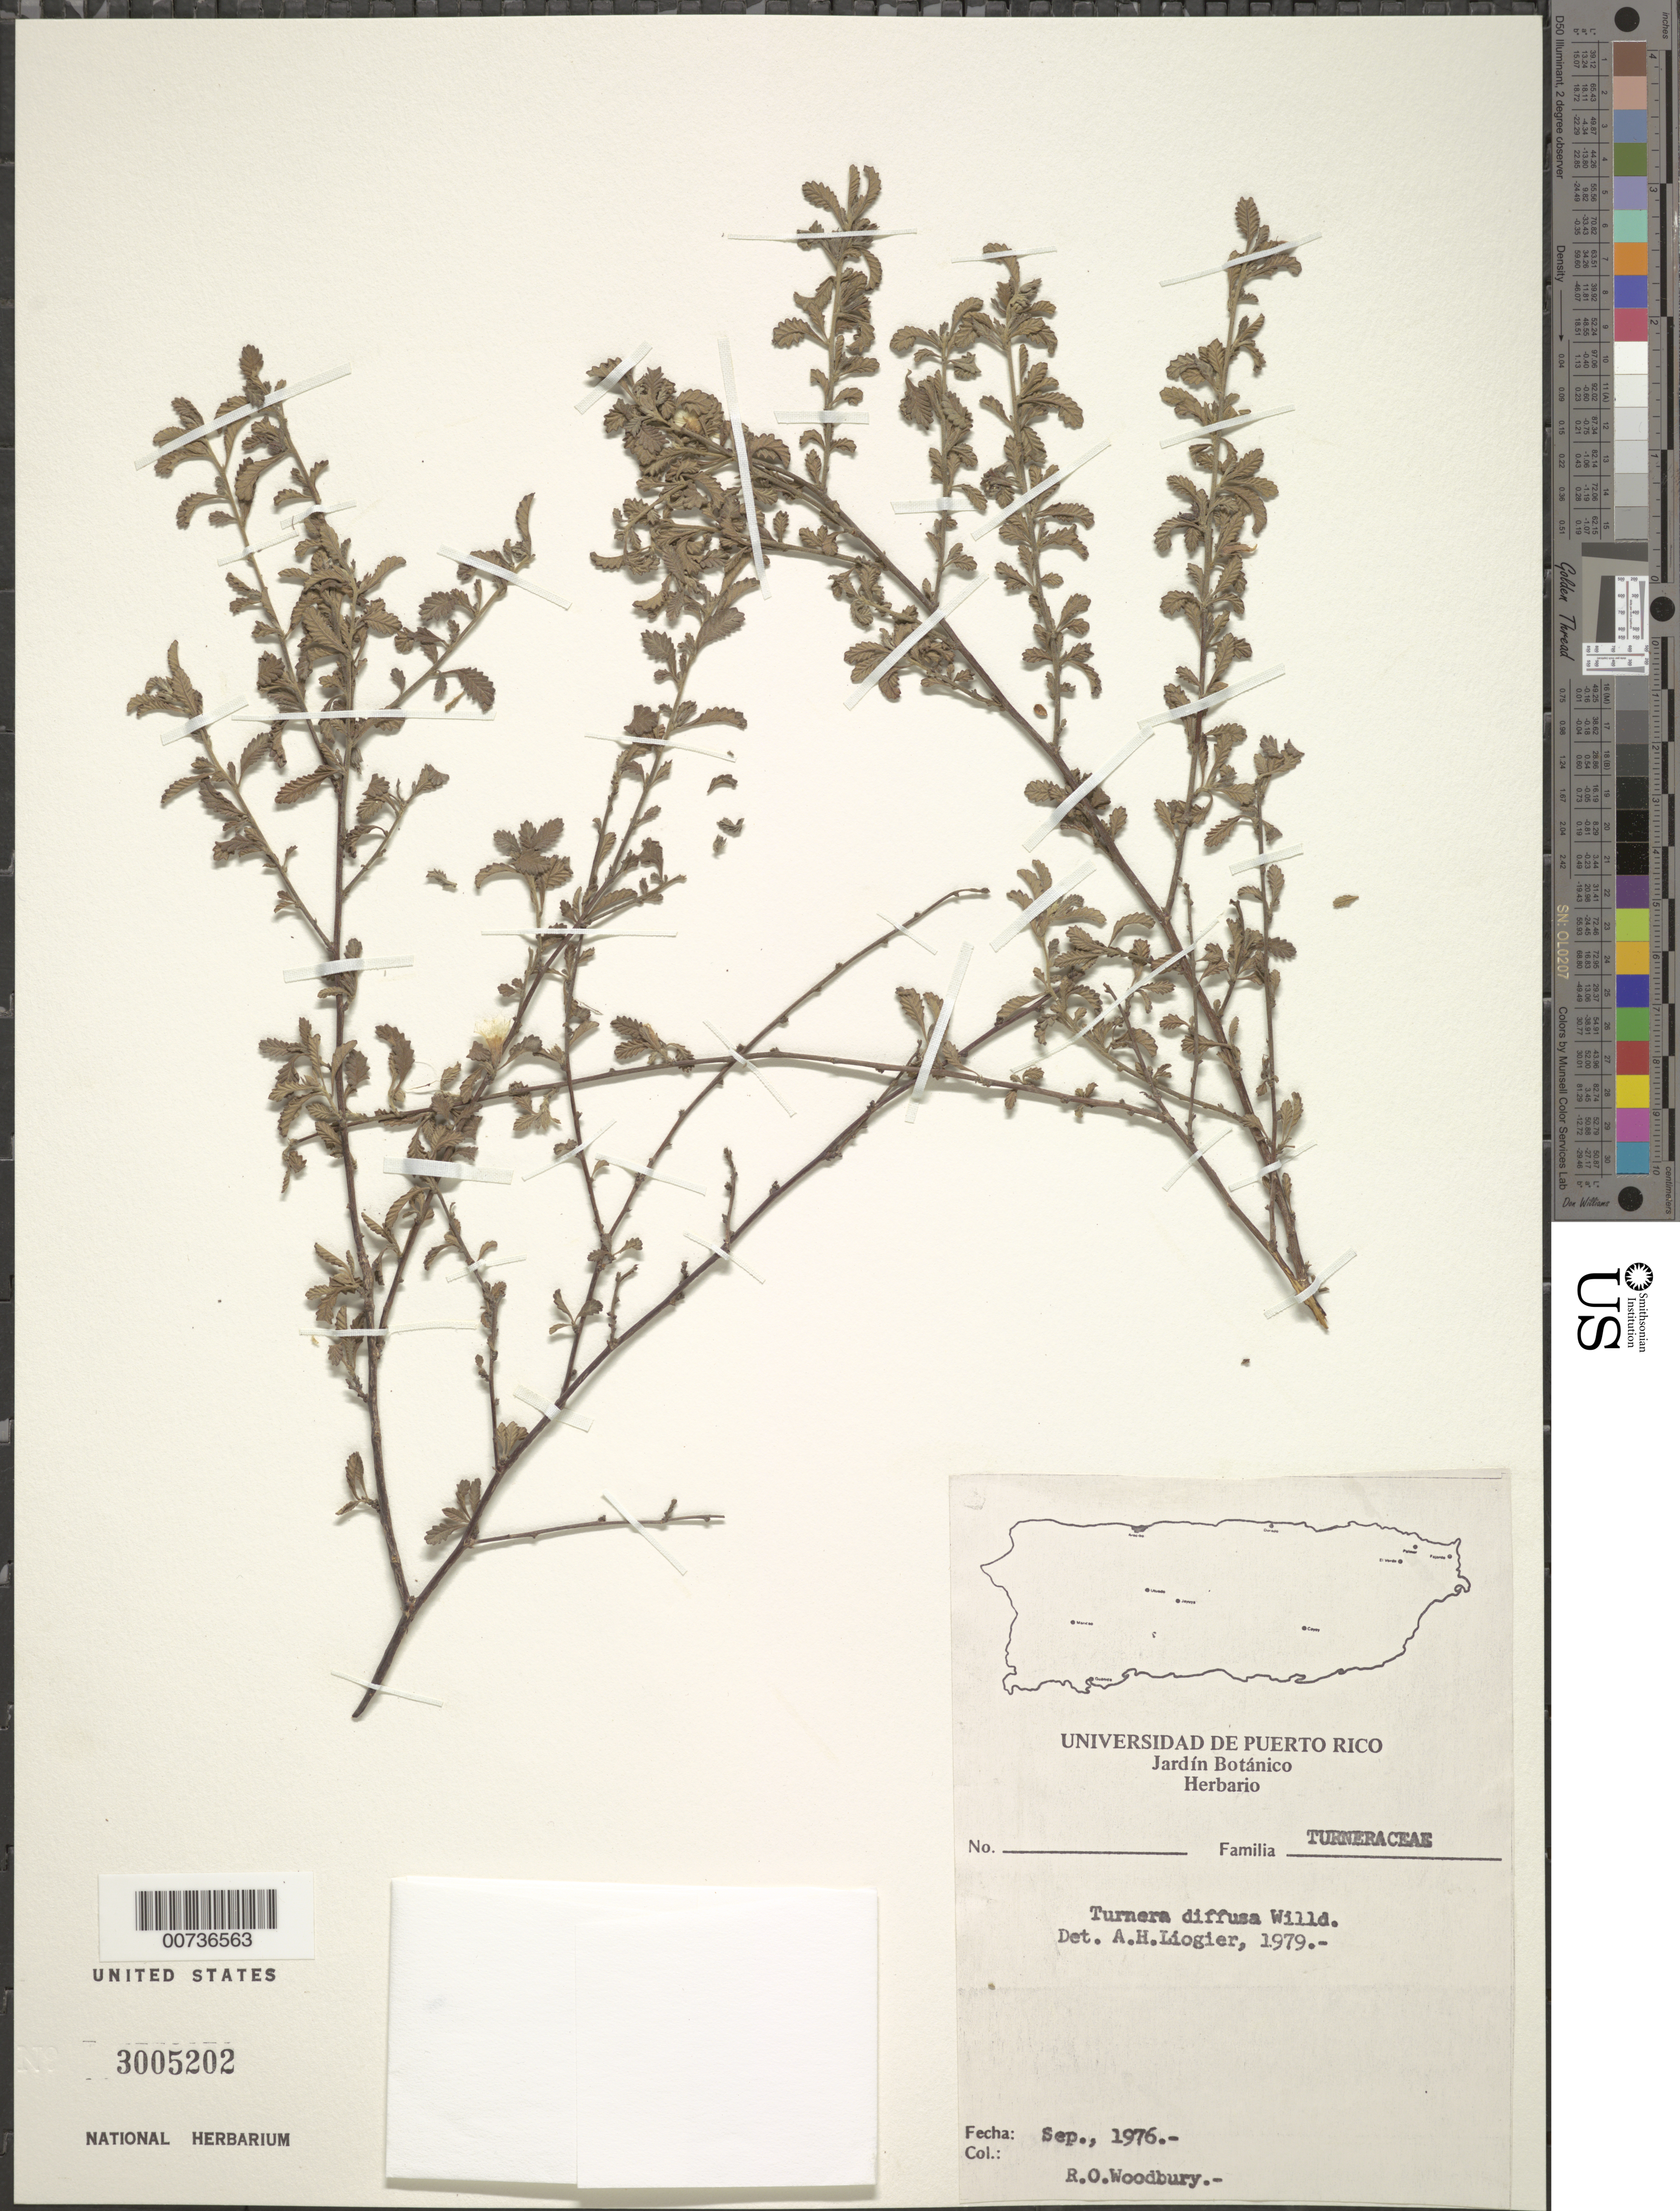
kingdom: Plantae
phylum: Tracheophyta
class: Magnoliopsida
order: Malpighiales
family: Turneraceae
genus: Turnera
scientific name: Turnera diffusa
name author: Willd. ex Schult.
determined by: Liogier, Alain H.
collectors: R. O. Woodbury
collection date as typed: Sep 1976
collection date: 1976-09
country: Puerto Rico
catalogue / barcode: US 3005202